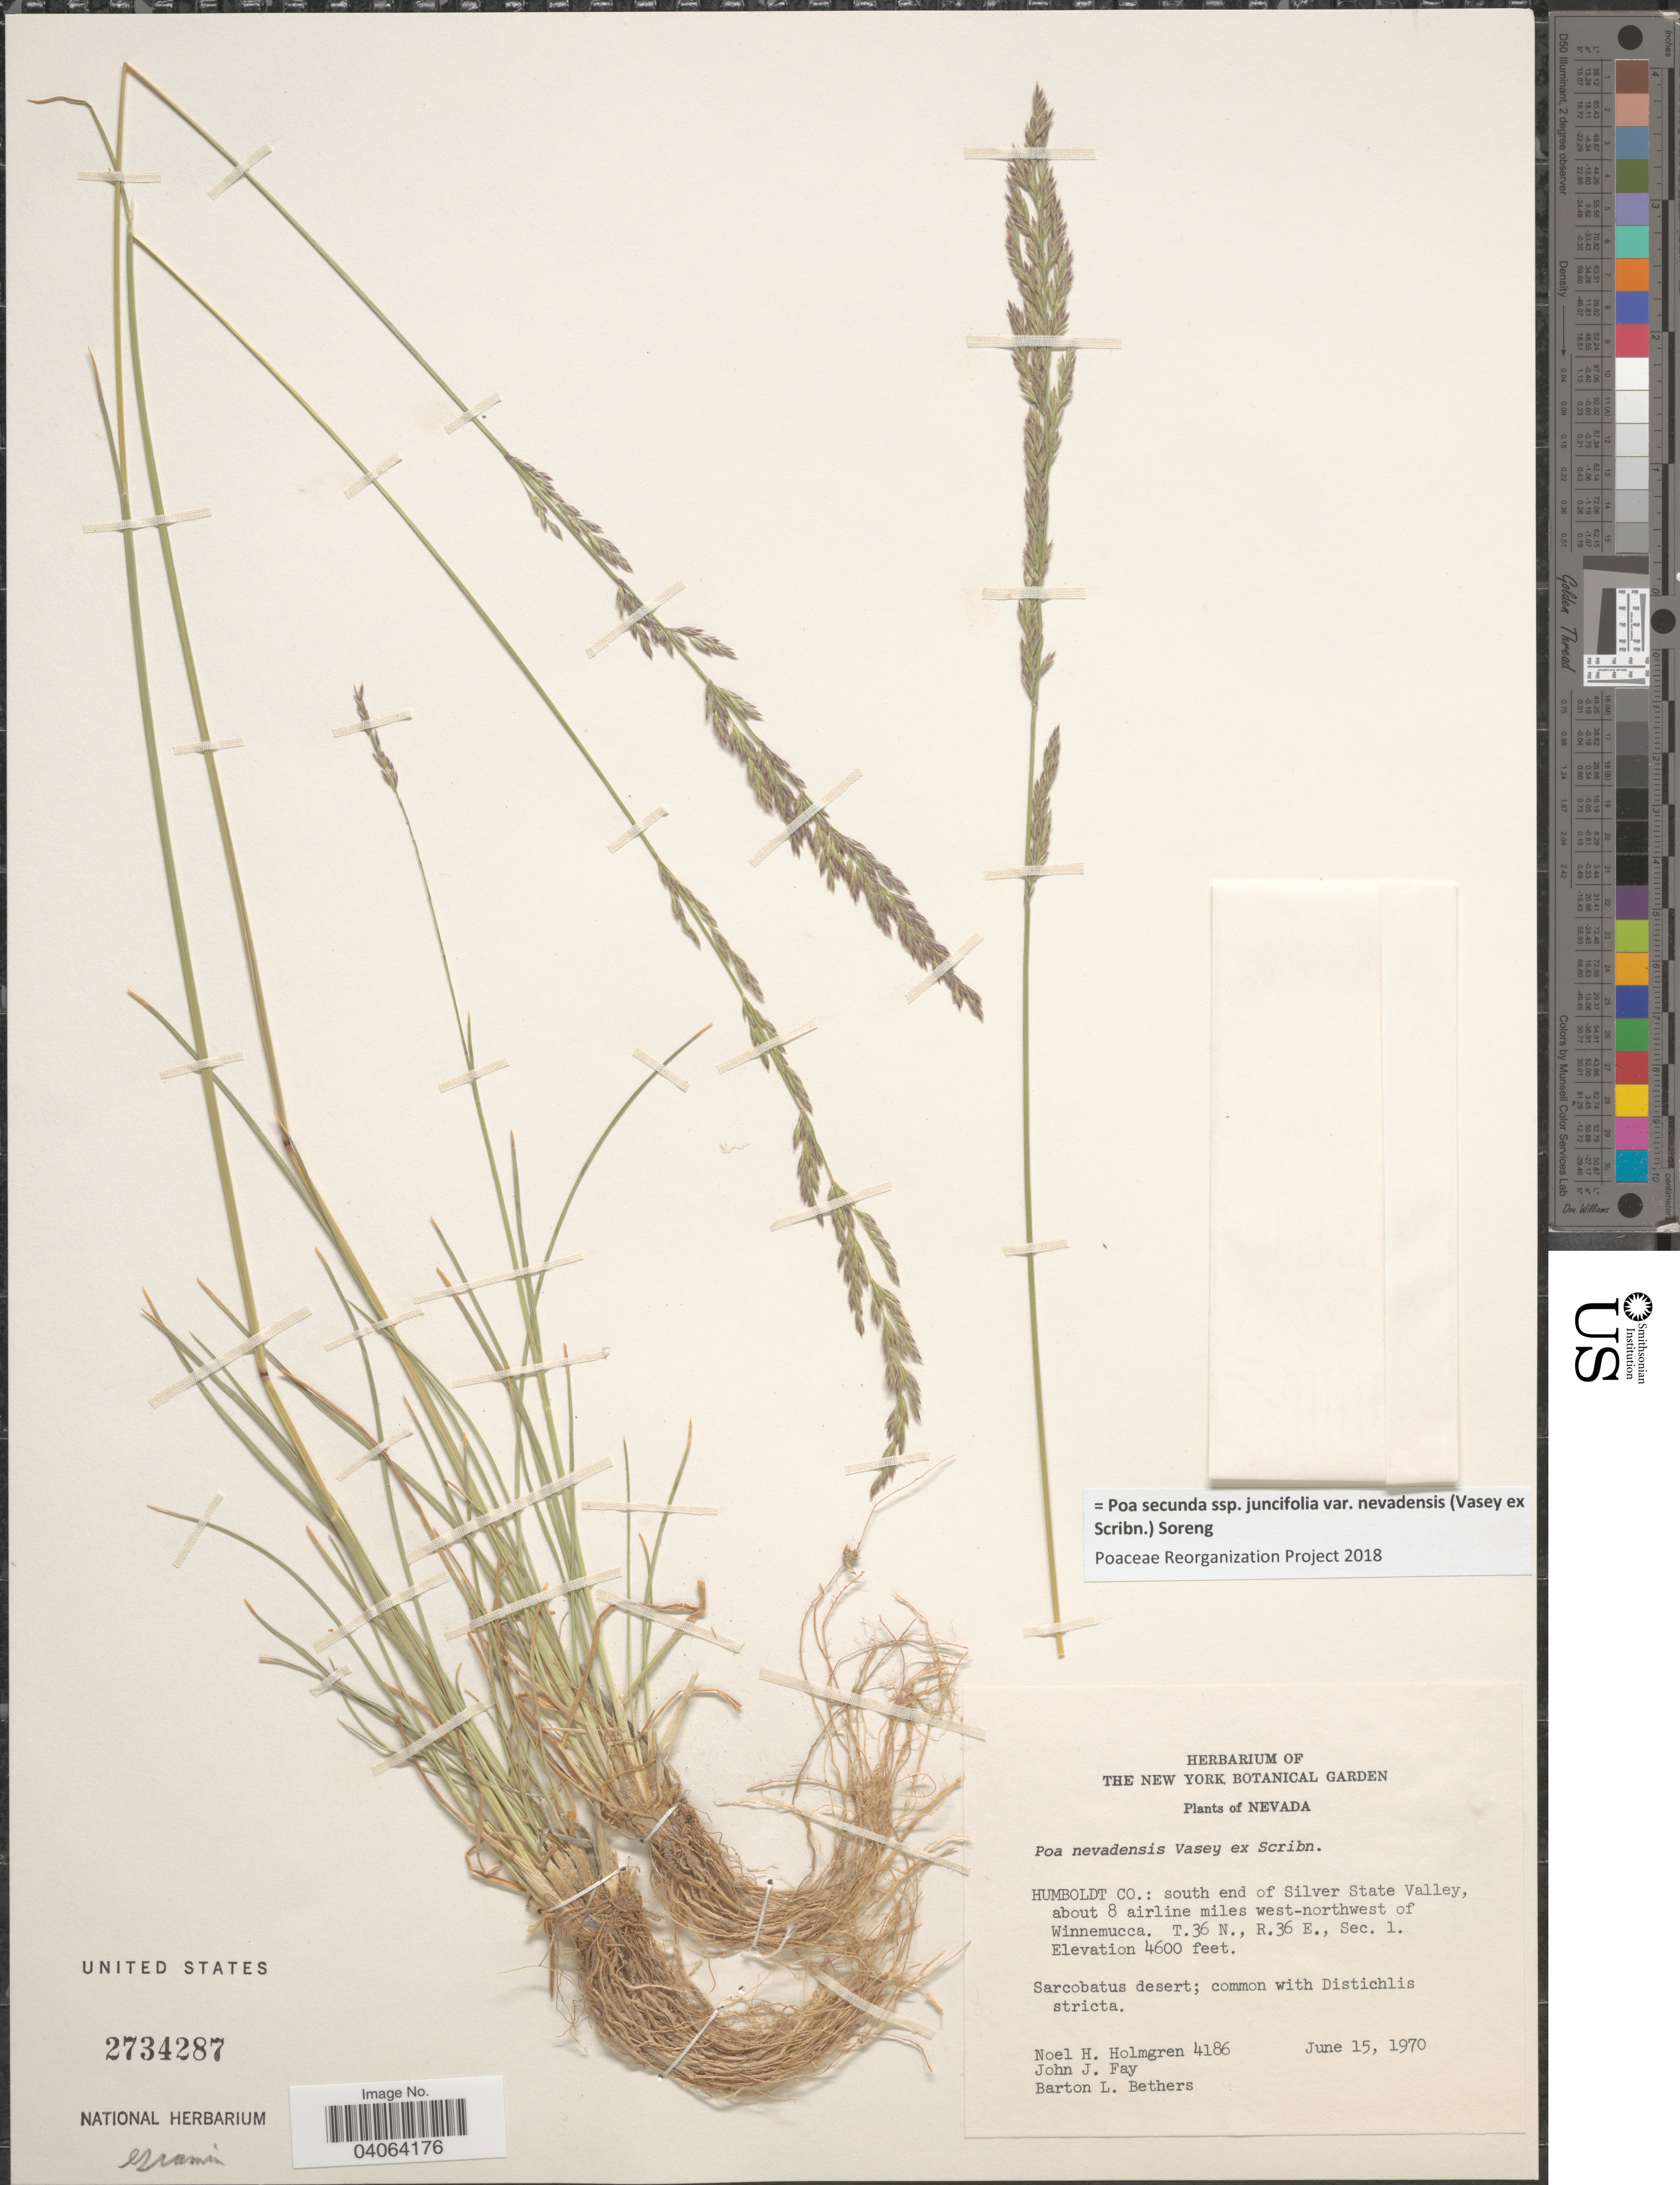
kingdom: Plantae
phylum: Tracheophyta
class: Liliopsida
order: Poales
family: Poaceae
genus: Poa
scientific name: Poa secunda subsp. juncifolia var. nevadensis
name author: (Vasey ex Scribn.) Soreng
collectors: N. H. Holmgren, J. Fay & B. Bethers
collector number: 4186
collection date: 1970-06-15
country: United States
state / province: Nevada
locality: Humboldt Co.: south end of Silver State Valley, about 8 airline miles west-northwest of Winnemucca. T. 36 N., R.36, Sec. 1.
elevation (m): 1402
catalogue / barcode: US 2734287